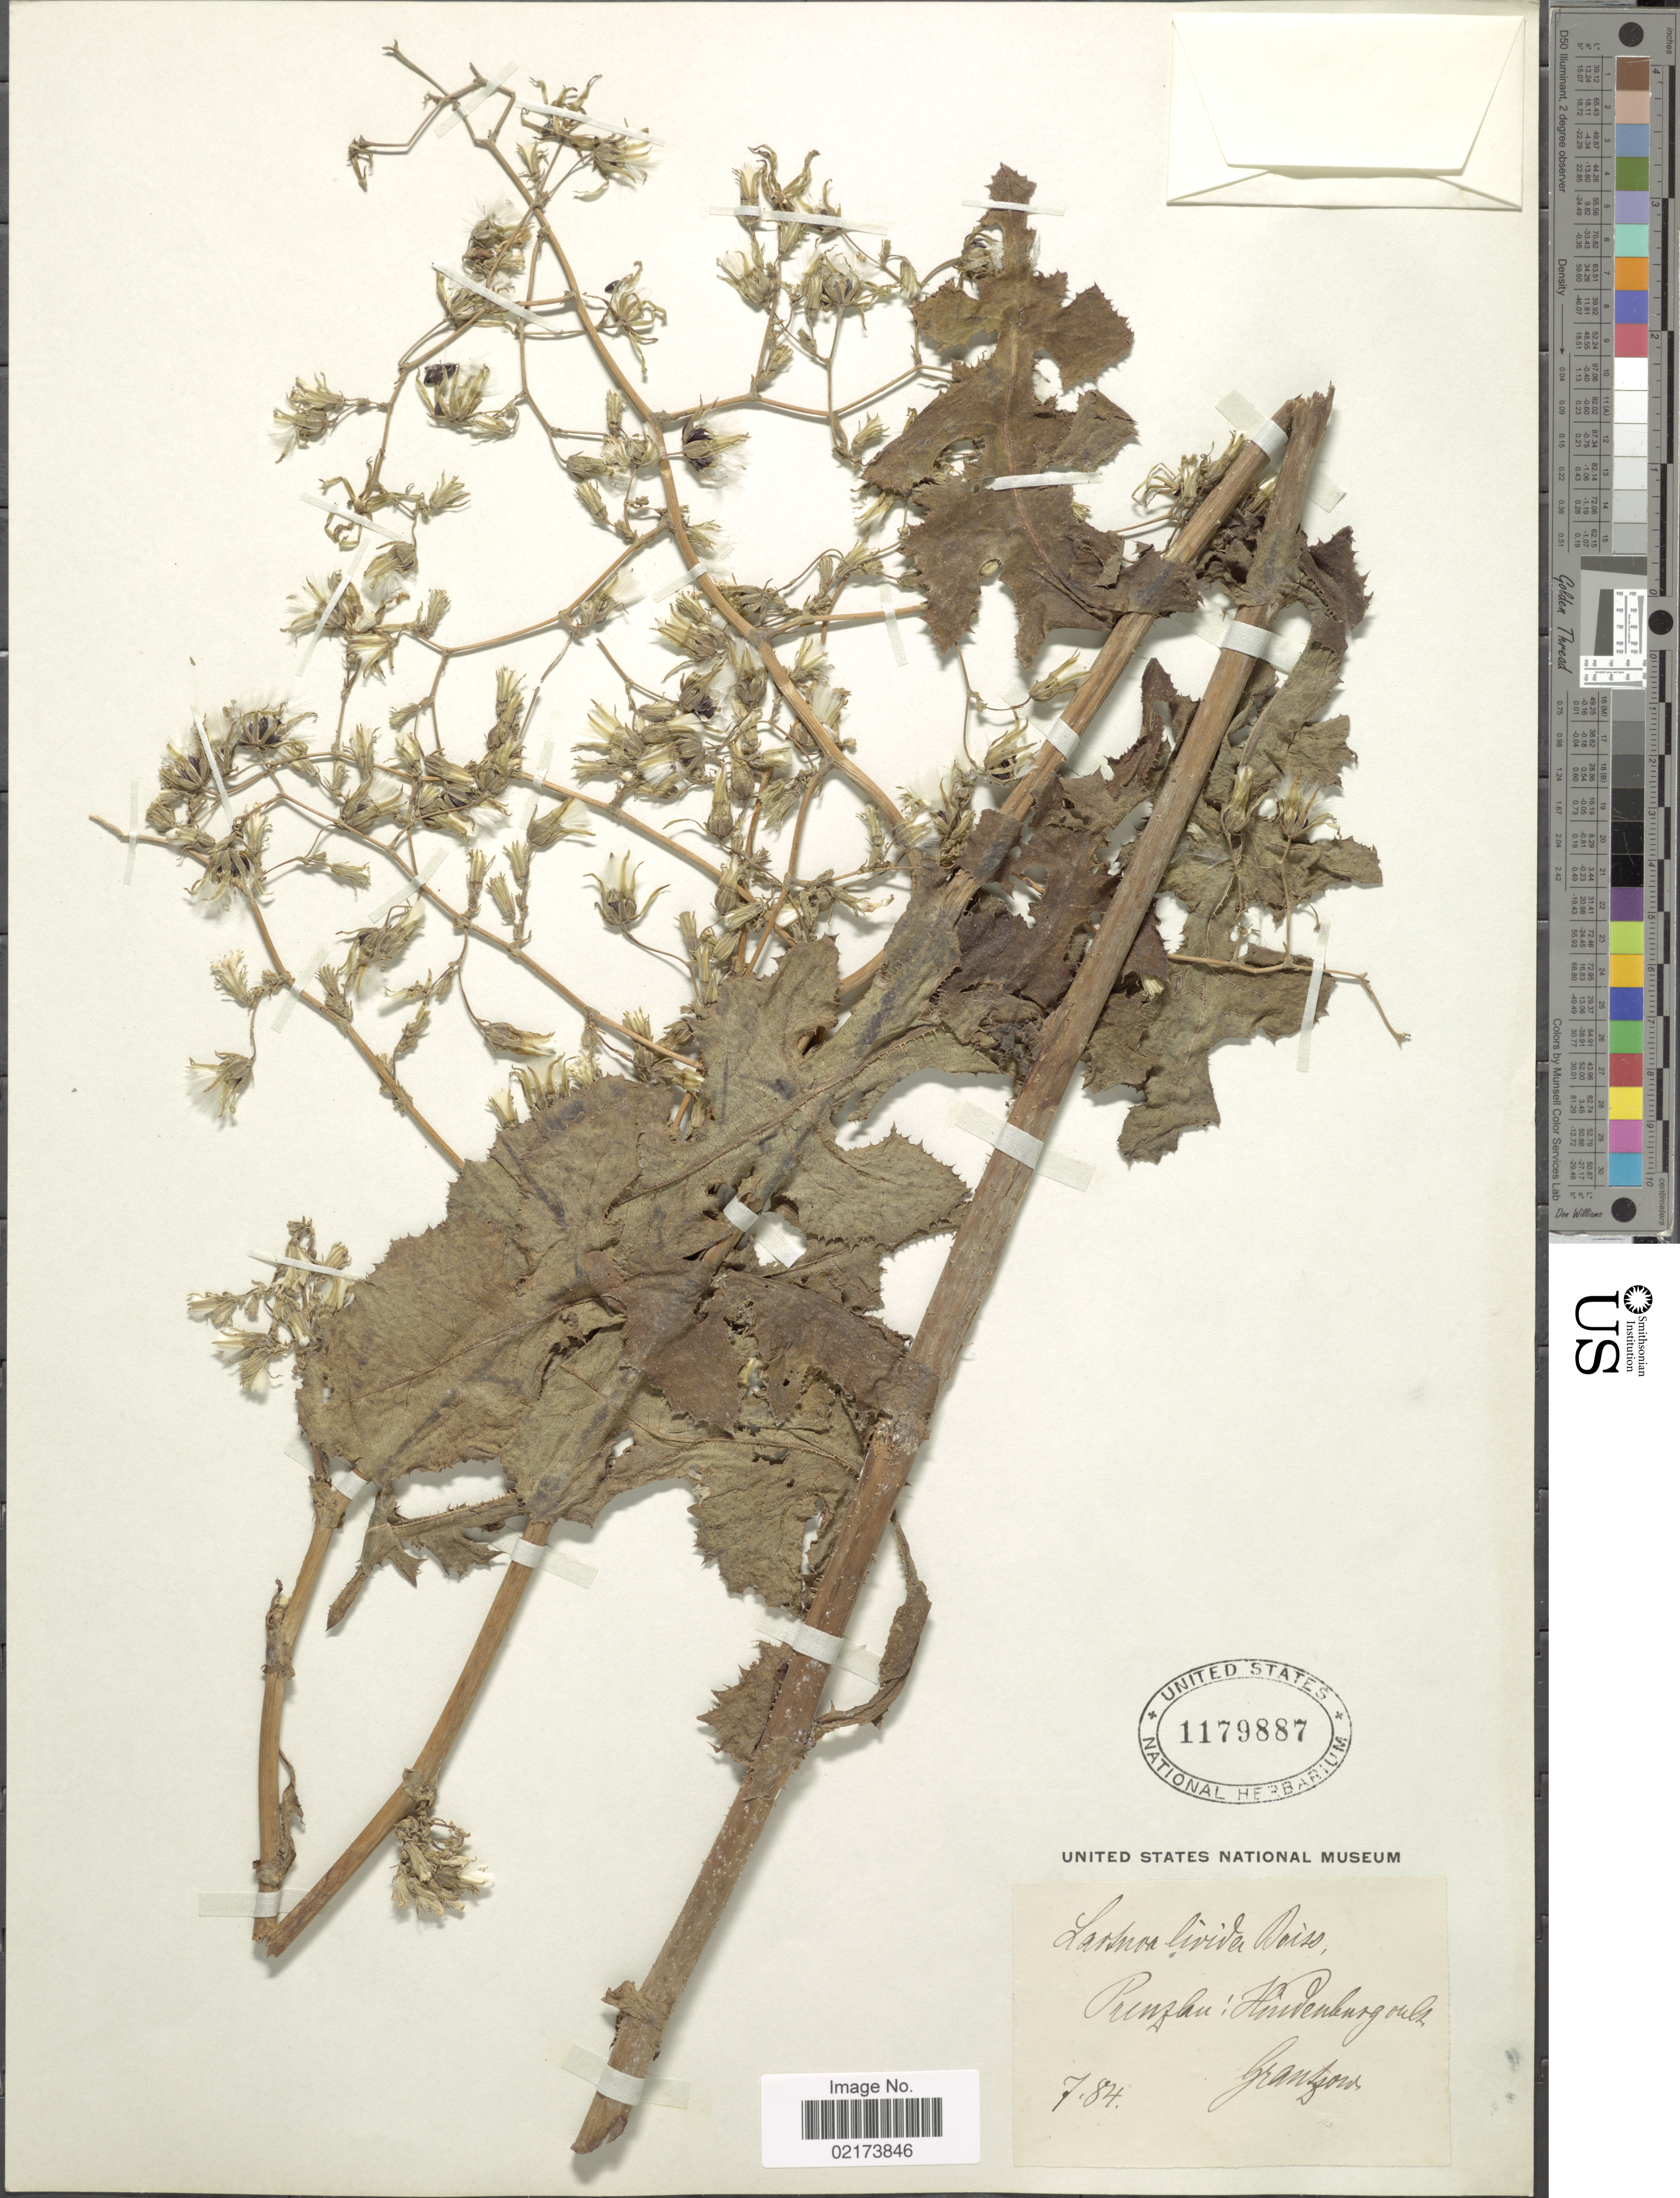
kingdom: Plantae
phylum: Tracheophyta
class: Magnoliopsida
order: Asterales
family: Asteraceae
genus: Lactuca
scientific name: Lactuca virosa subsp. livida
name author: (Boiss. & Reut.) Ladero & A. Velasco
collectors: Grantzow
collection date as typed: Transcribed d/m/y: /7/84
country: Germany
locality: Prenzlau: Hindenburg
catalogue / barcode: US 1179887